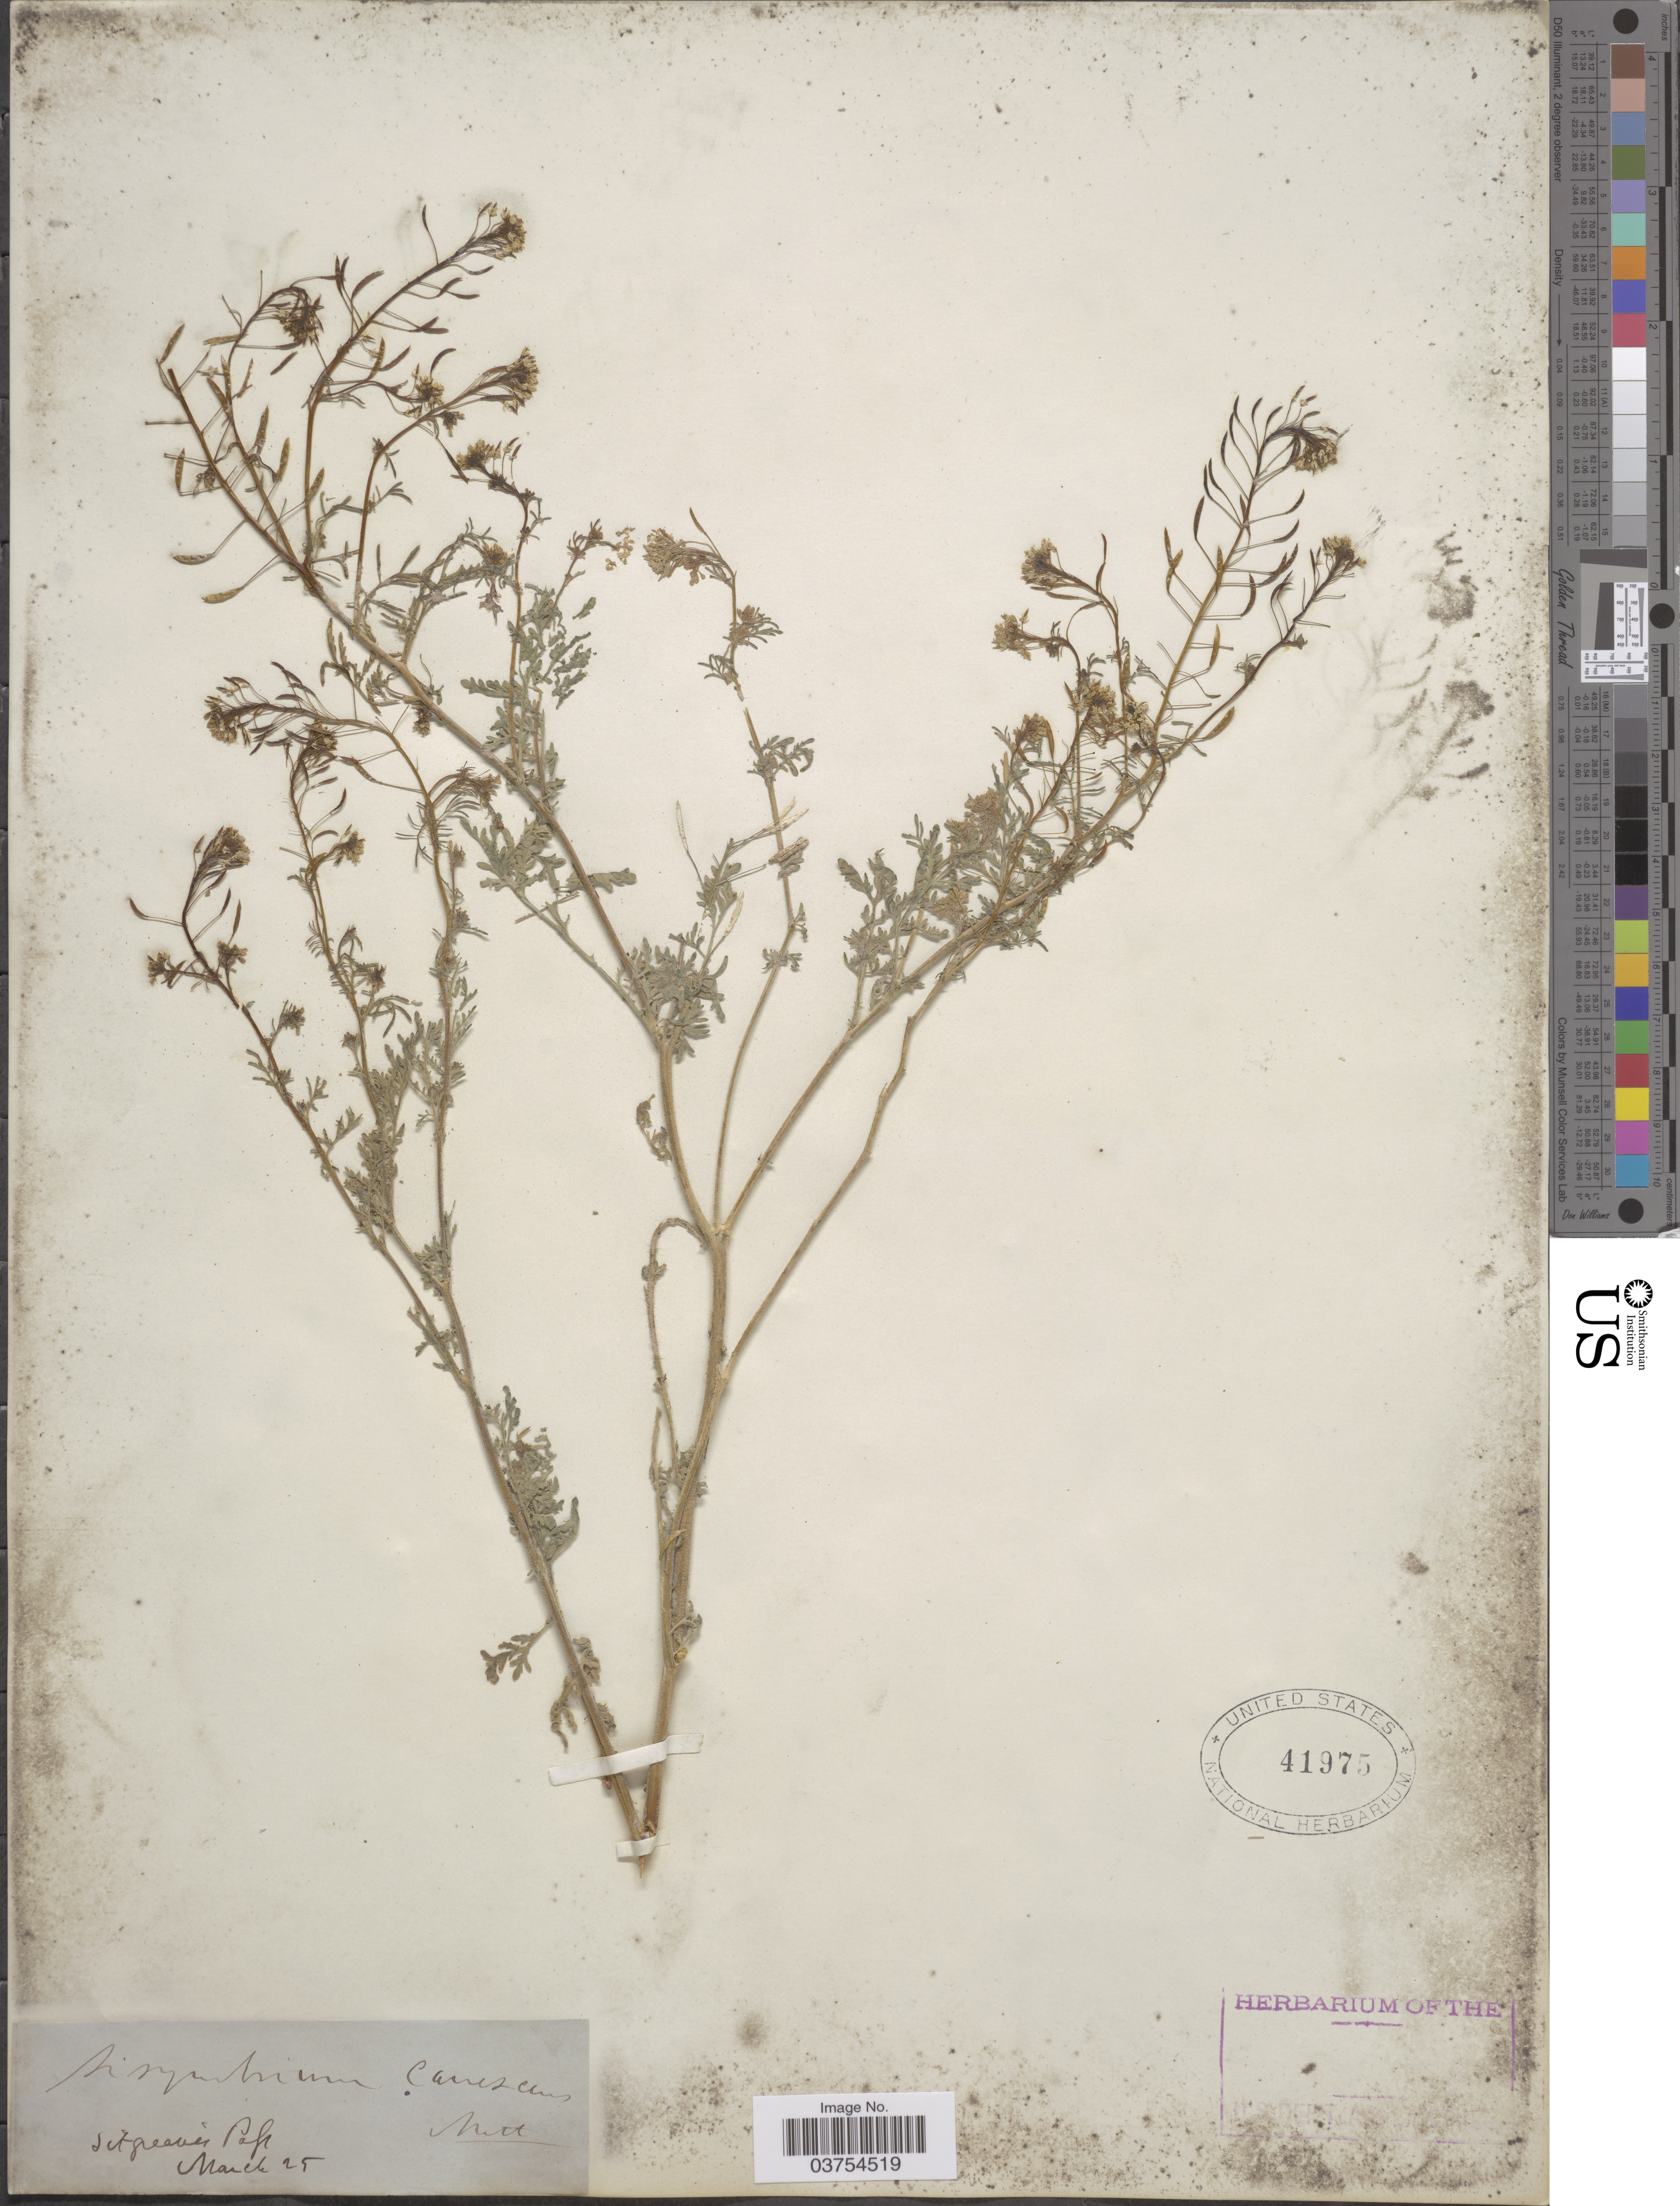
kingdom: Plantae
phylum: Tracheophyta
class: Magnoliopsida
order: Brassicales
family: Brassicaceae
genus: Descurainia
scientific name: Descurainia pinnata subsp. typica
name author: (C.A. Mey.) Detling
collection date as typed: Transcribed d/m/y: /3/25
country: United States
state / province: Arizona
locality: Sitgreeves Pass.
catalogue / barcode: US 41975